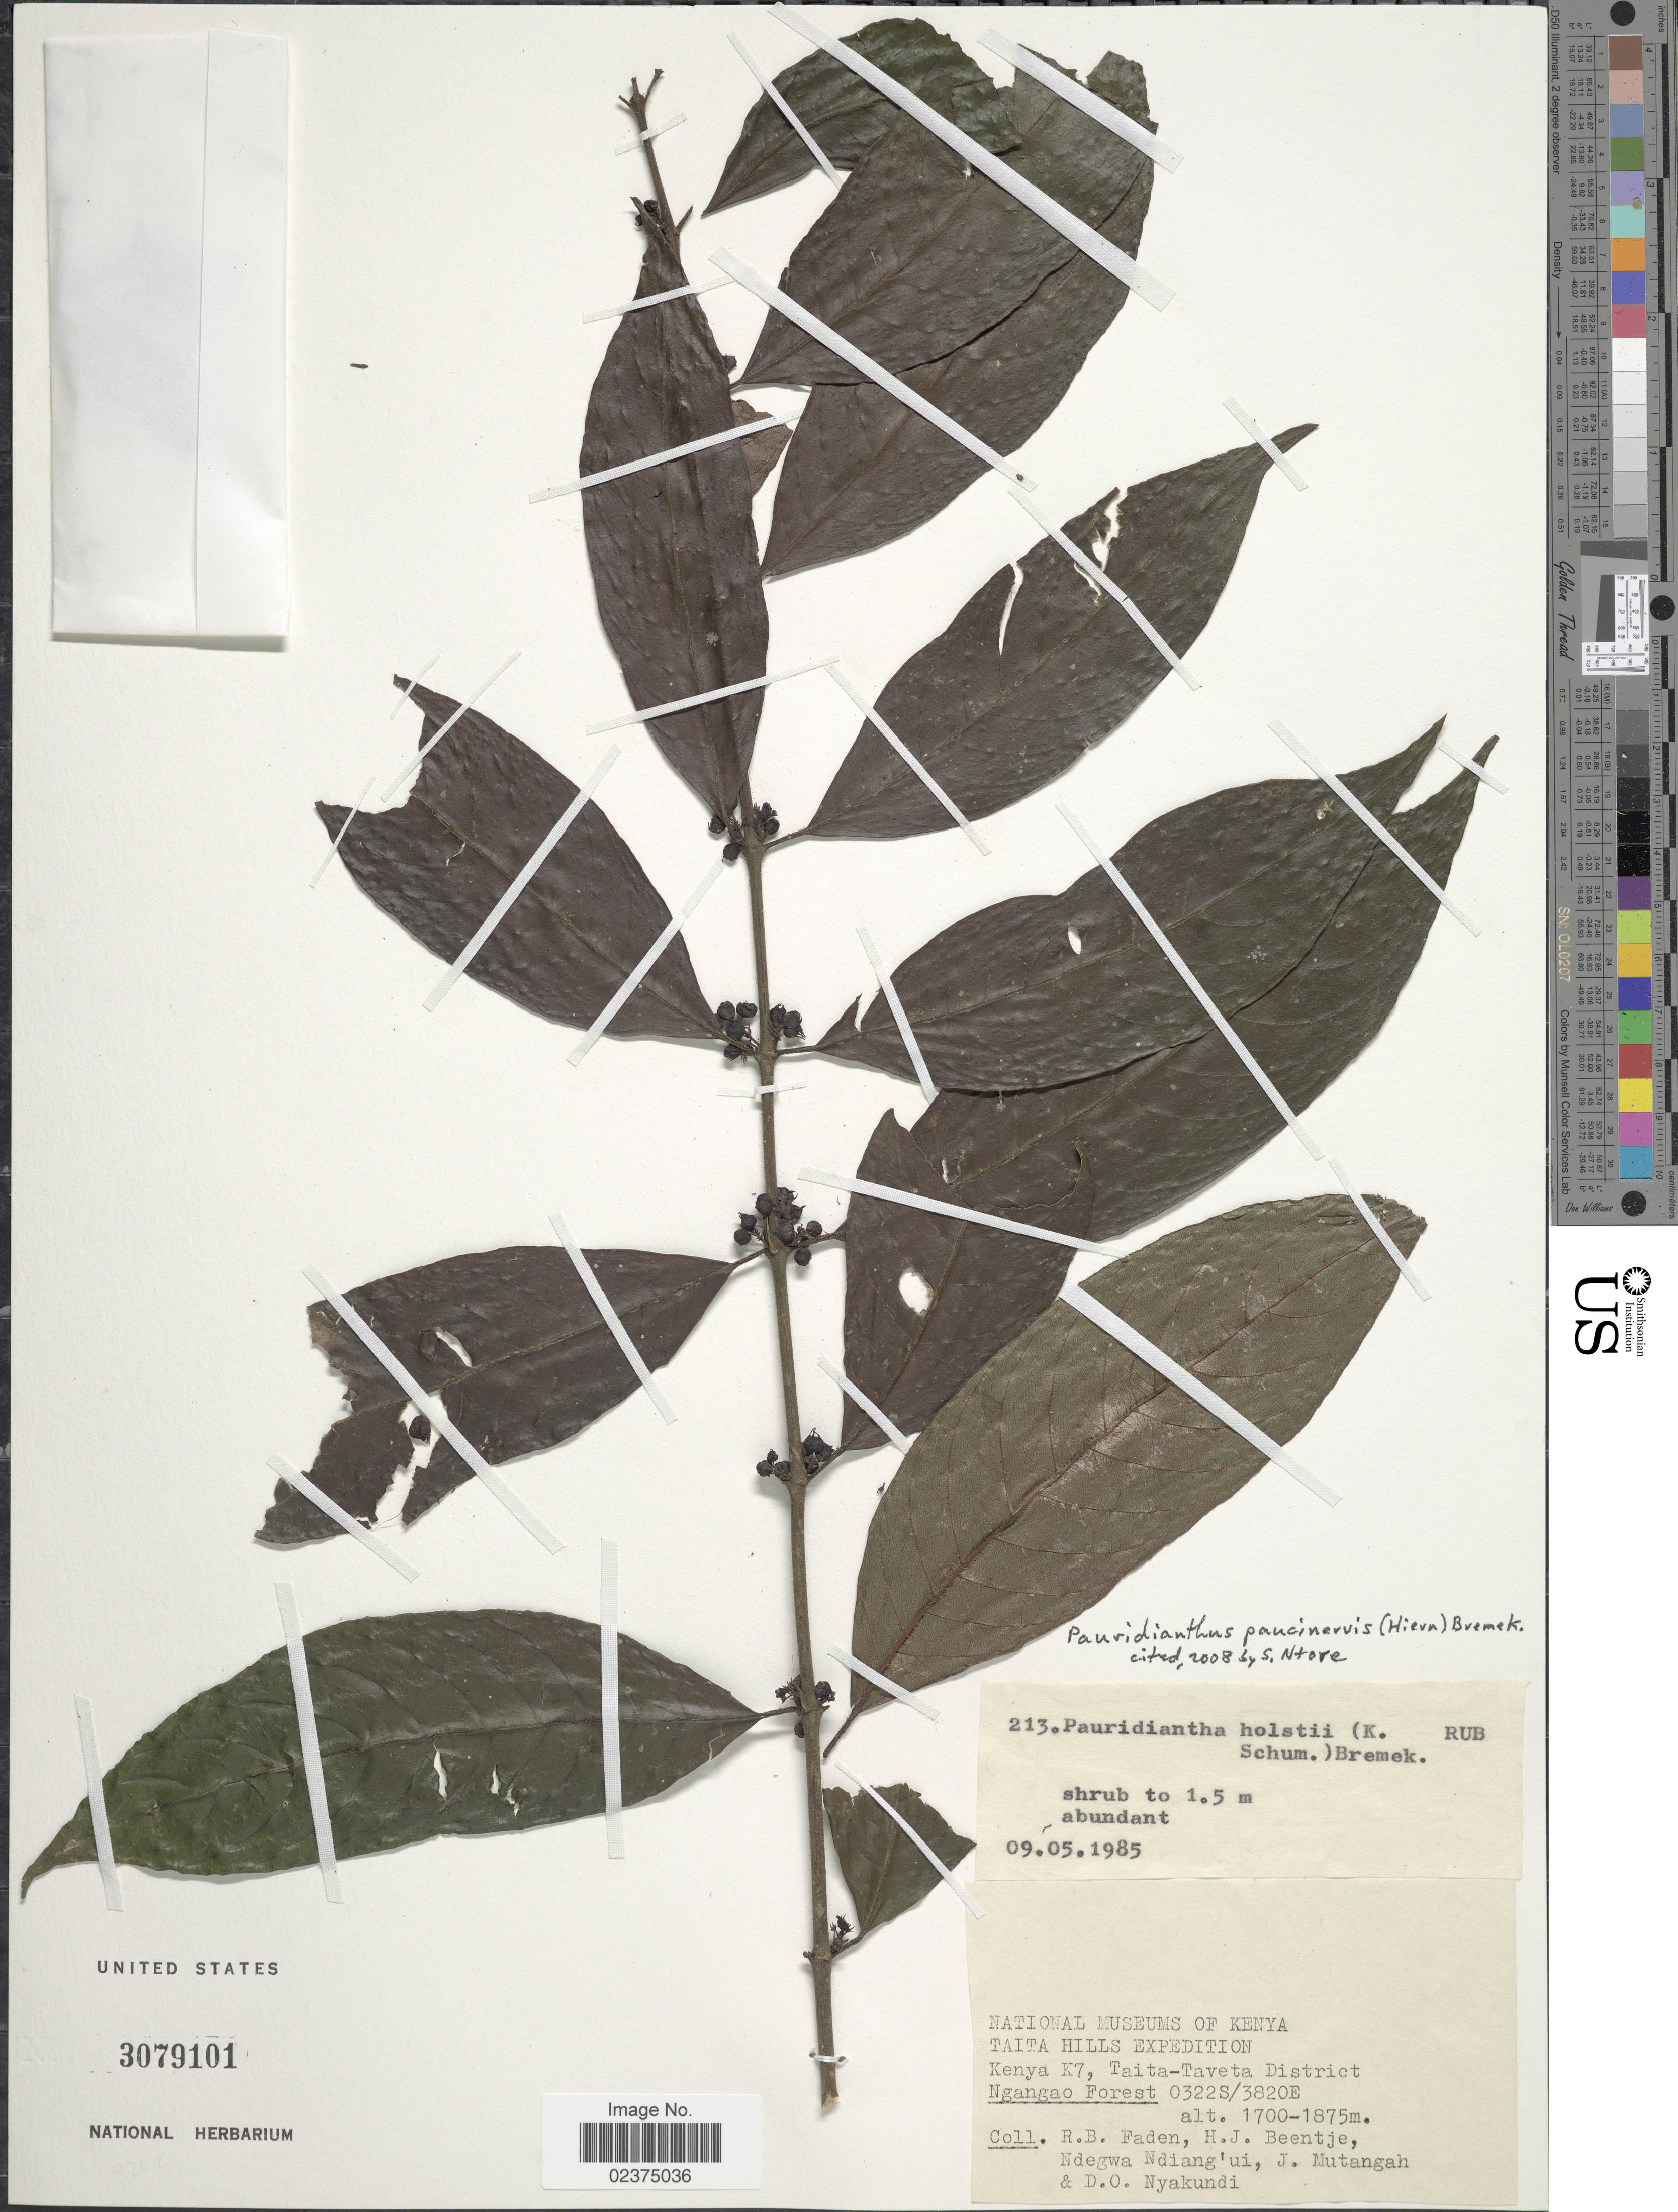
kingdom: Plantae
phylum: Tracheophyta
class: Magnoliopsida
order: Gentianales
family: Rubiaceae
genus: Pauridiantha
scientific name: Pauridiantha paucinervis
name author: (Hiern) Bremek.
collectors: R. B. Faden, H. J. Beentje, Ndegwa Ndiang'ui, J. Mutangah & D. Nyakundi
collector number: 213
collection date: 1985-05-09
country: Kenya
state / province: Taita Taveta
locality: Taita Hills, Kenya K7, Ngangao Forest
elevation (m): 1700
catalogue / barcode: US 3079101